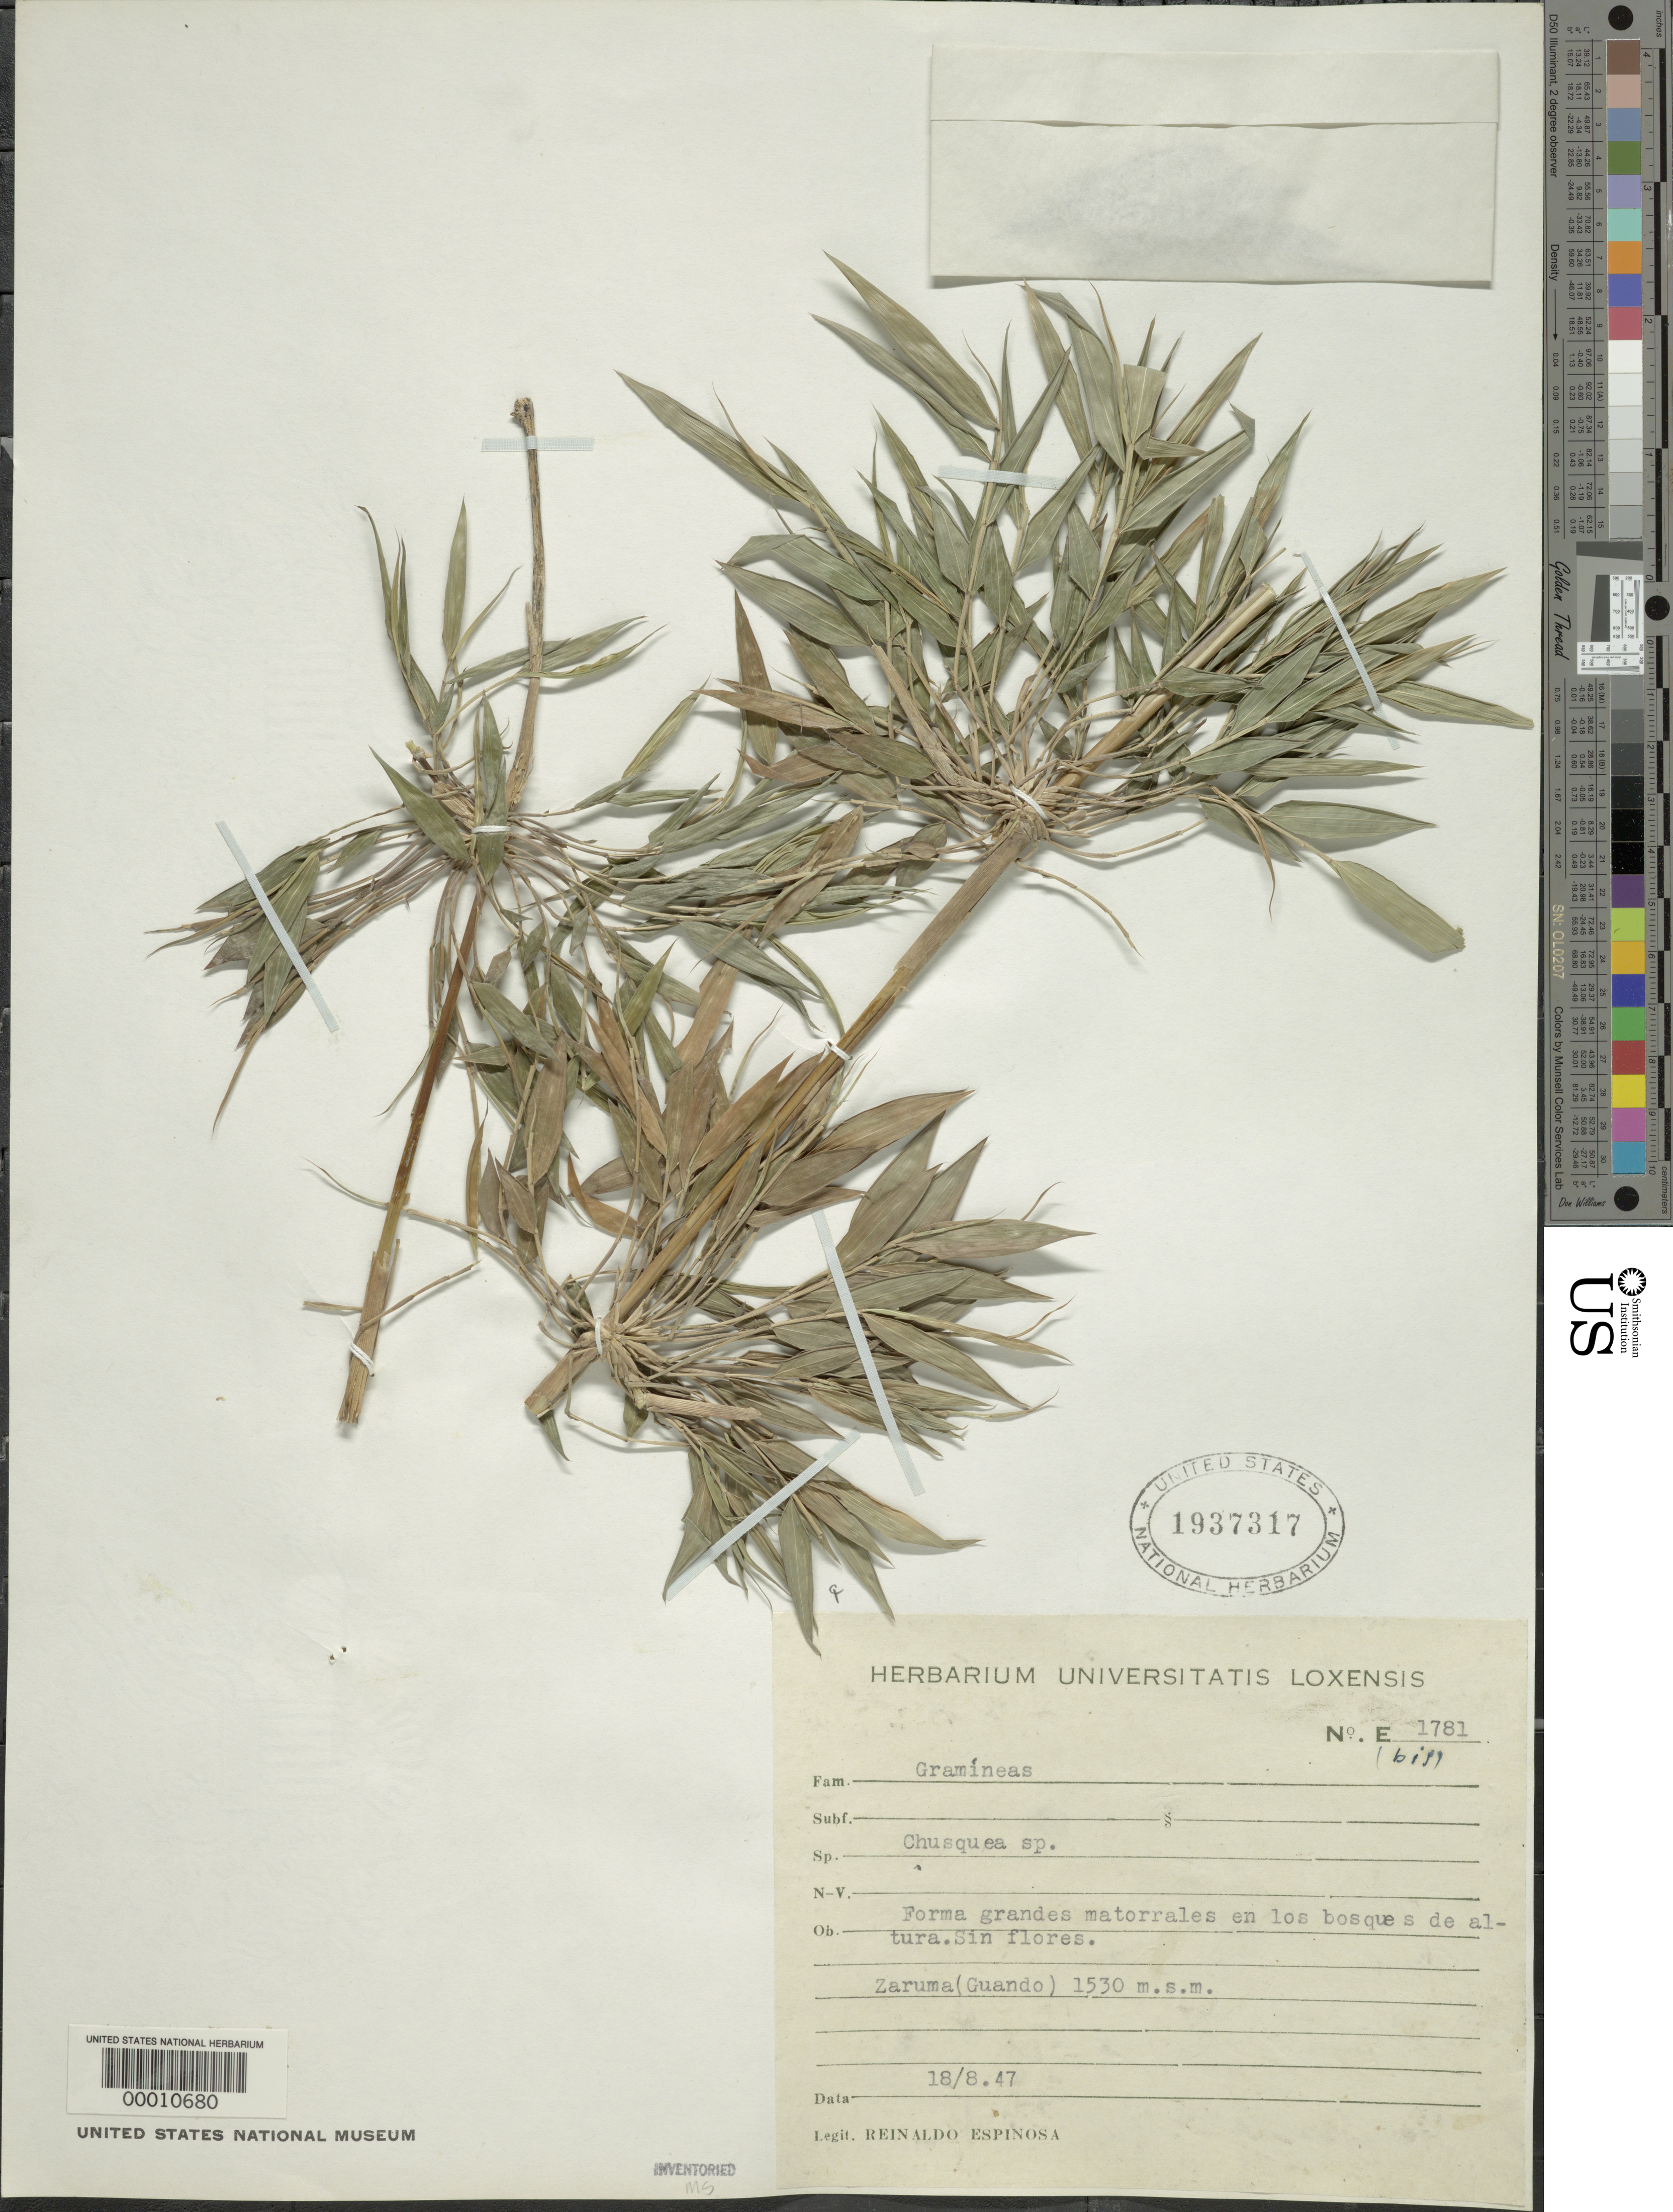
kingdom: Plantae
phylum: Tracheophyta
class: Liliopsida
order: Poales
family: Poaceae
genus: Chusquea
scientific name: Chusquea uniflora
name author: Steud.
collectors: R. Espinosa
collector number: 1781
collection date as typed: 18 Aug 1947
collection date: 1947-08-18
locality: Zaruma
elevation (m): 1530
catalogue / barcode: US 1937317